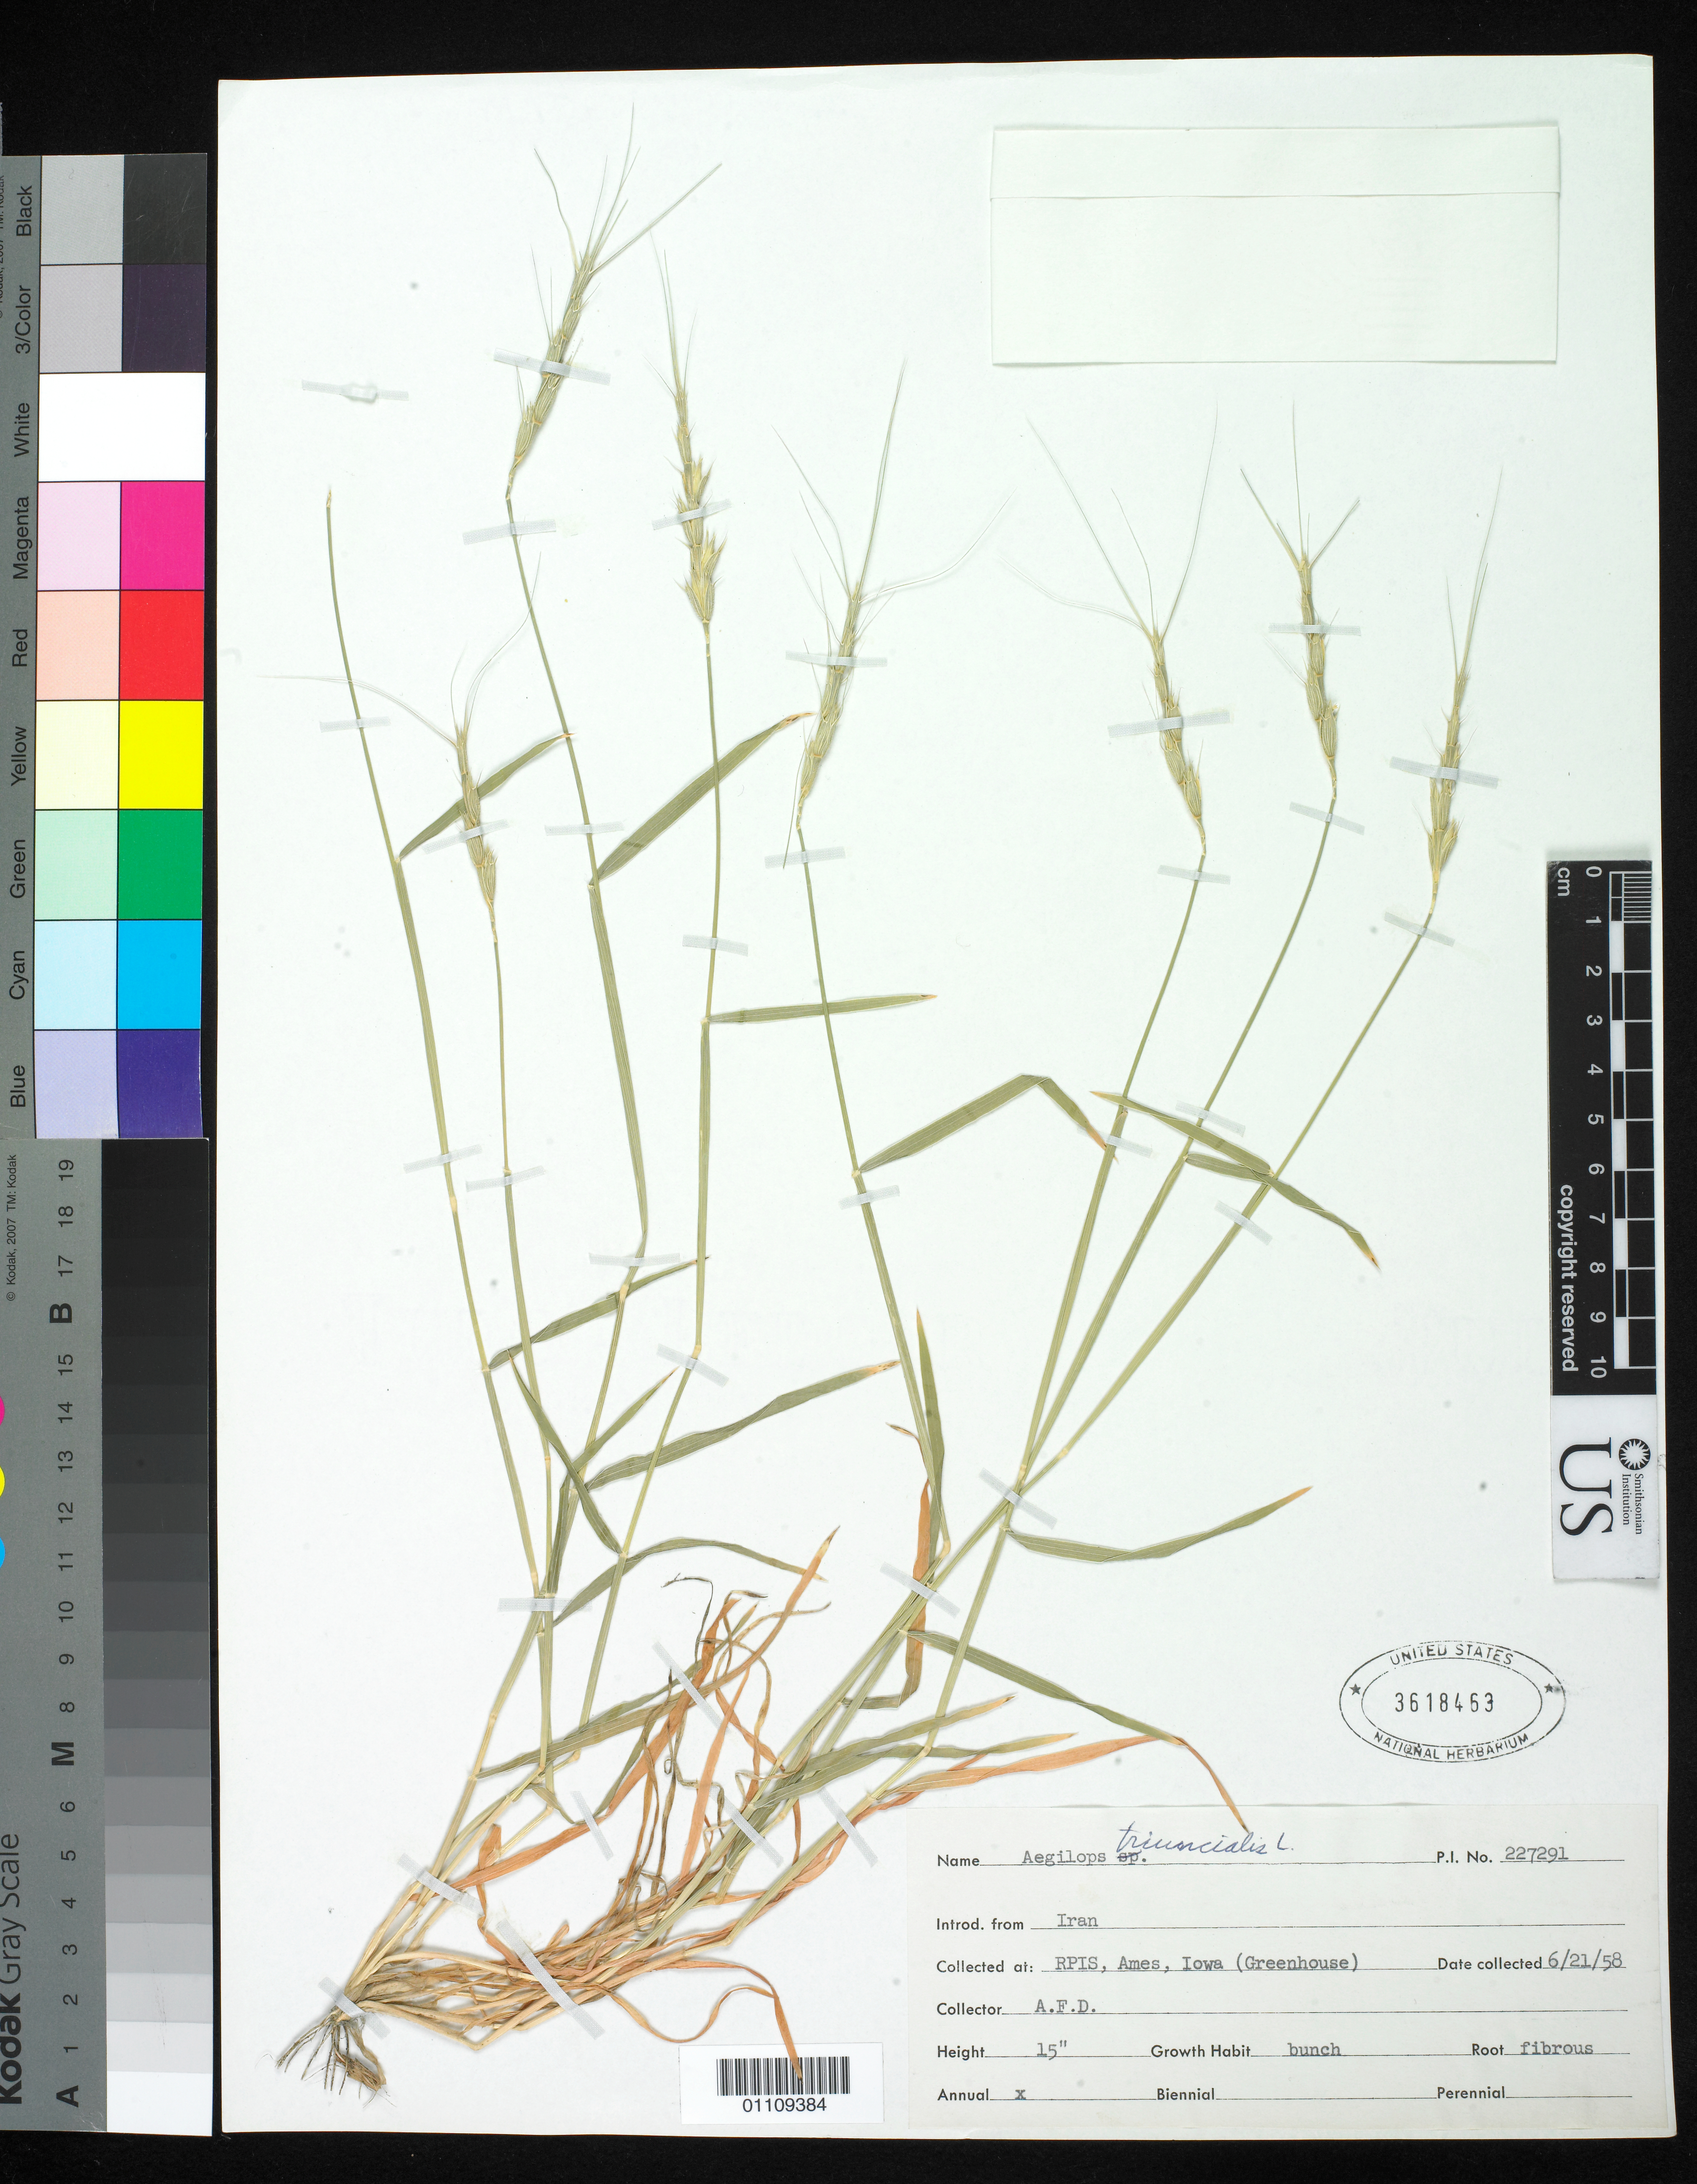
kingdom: Plantae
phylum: Tracheophyta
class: Liliopsida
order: Poales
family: Poaceae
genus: Aegilops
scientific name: Aegilops triuncialis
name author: L.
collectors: A. D.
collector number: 227291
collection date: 1958-06-21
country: United States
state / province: Iowa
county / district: Story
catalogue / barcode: US 3618463